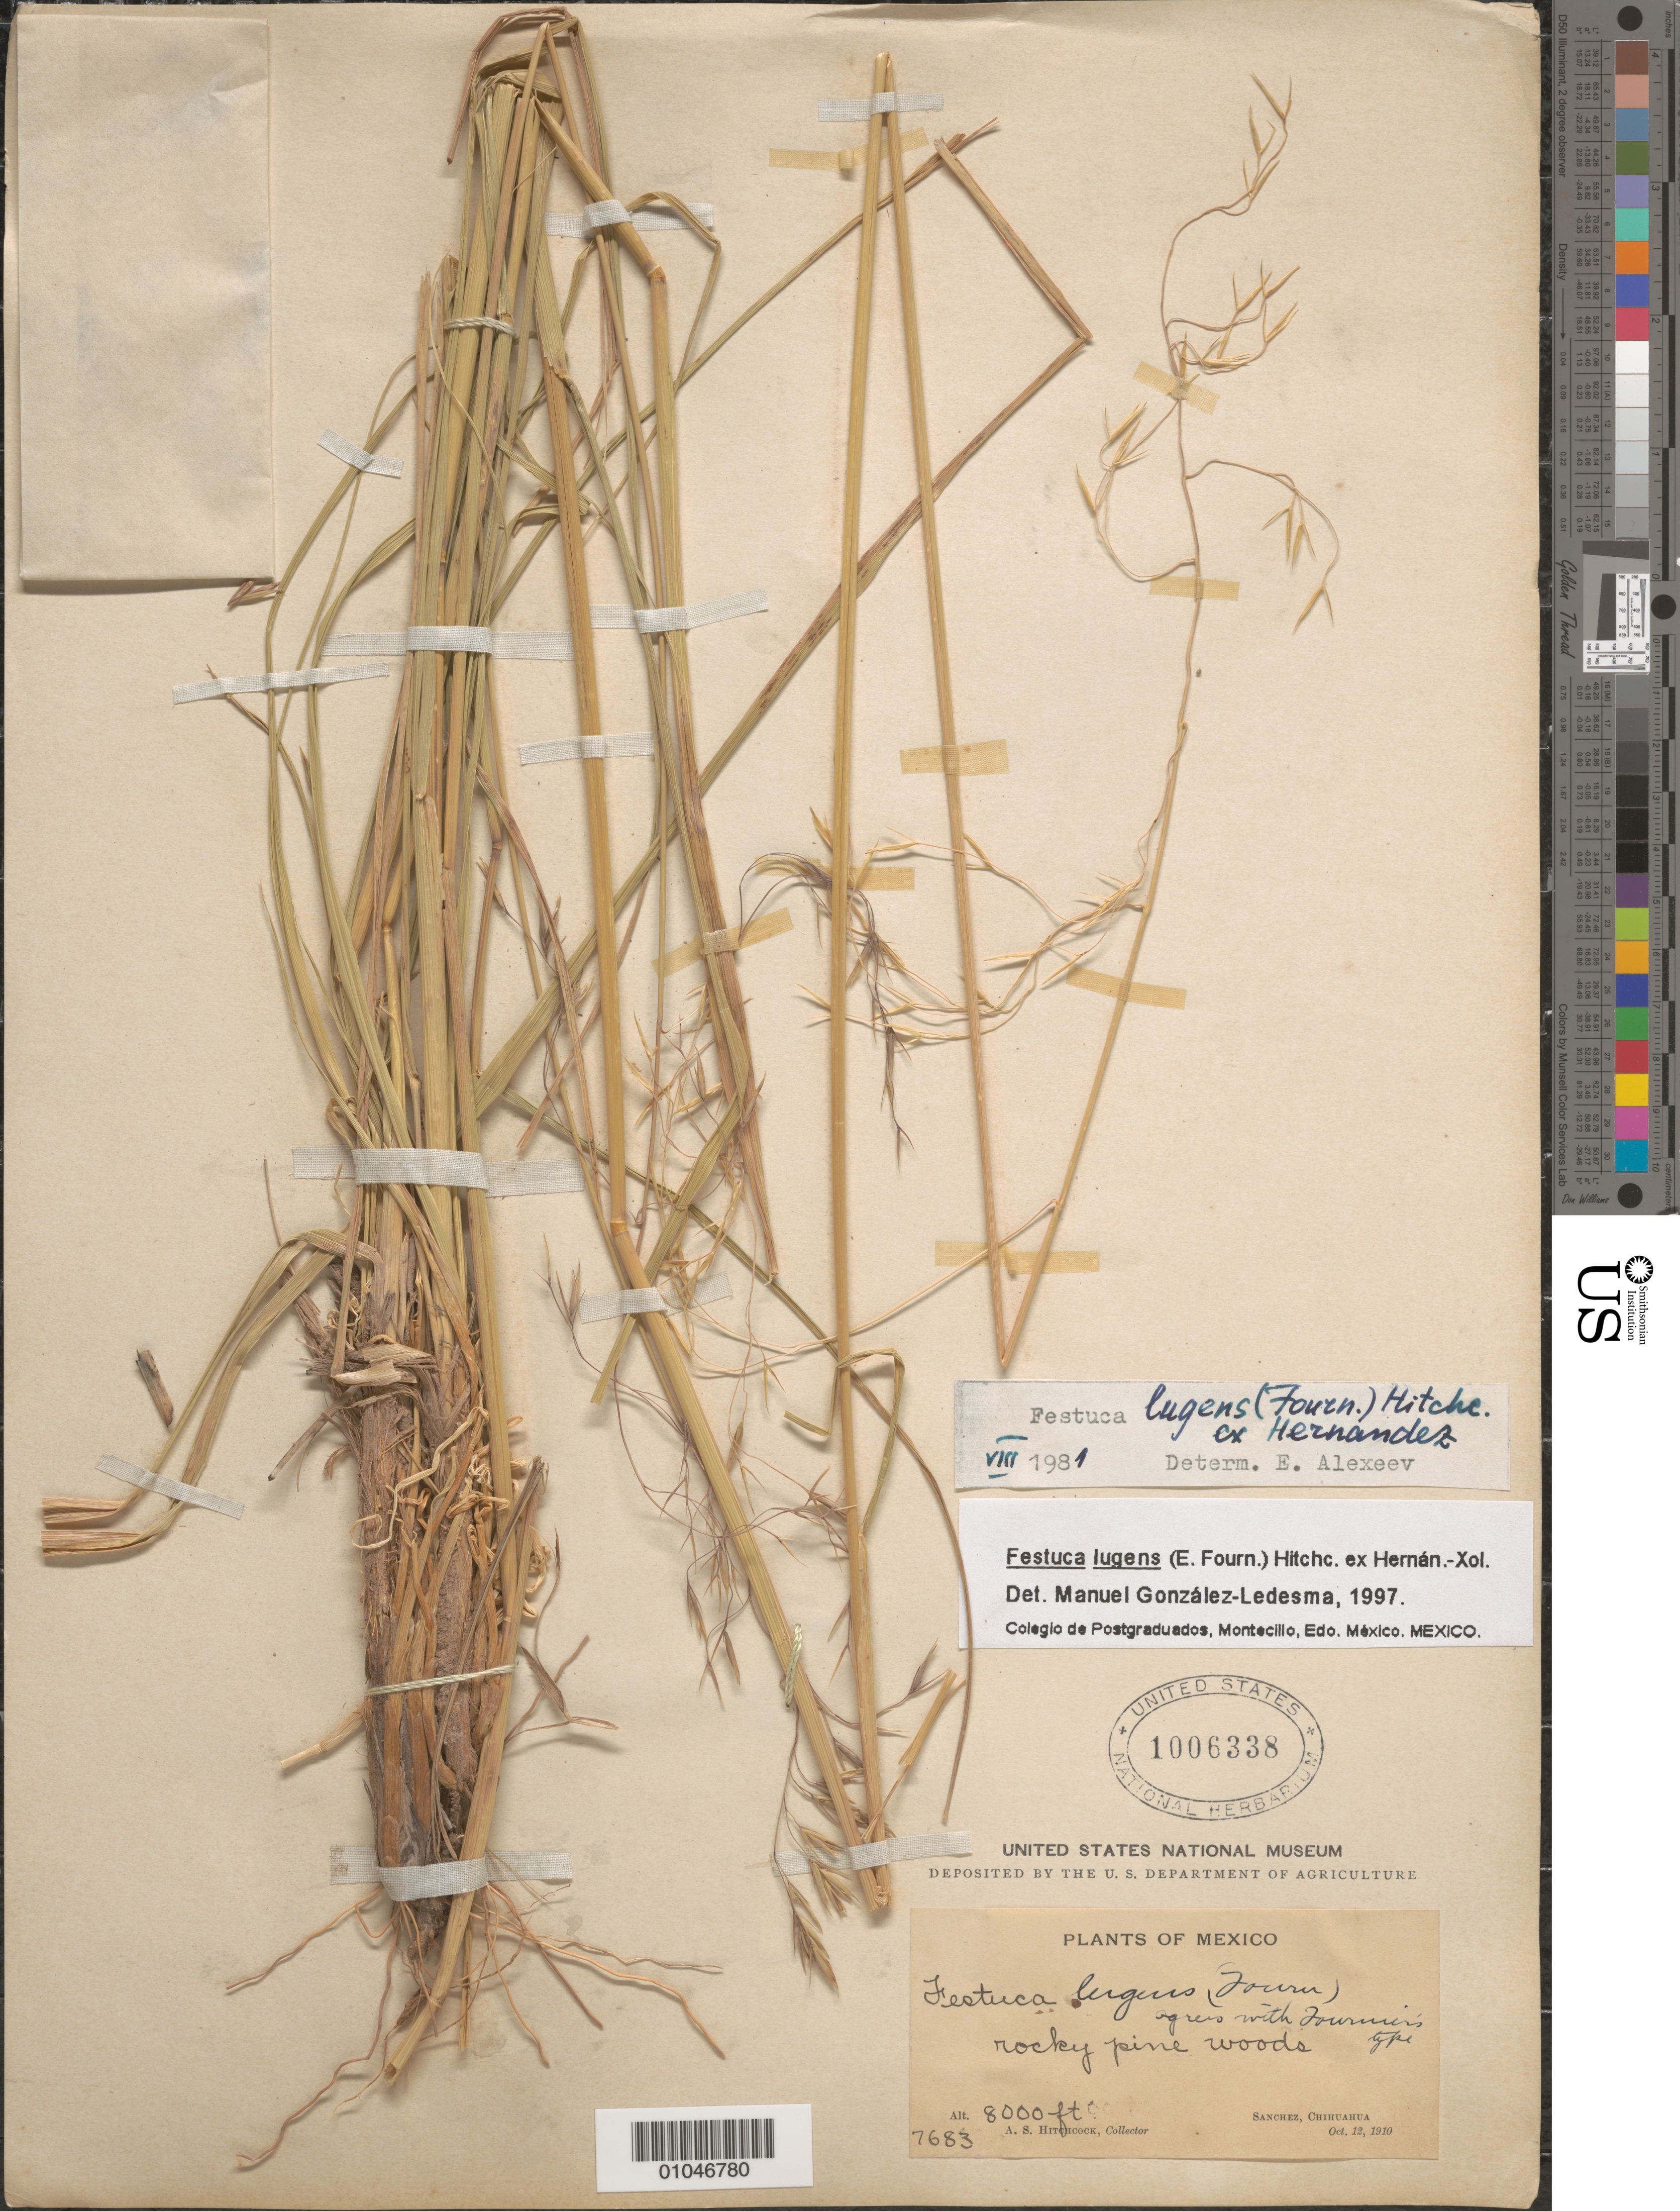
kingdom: Plantae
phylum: Tracheophyta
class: Liliopsida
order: Poales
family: Poaceae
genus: Festuca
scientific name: Festuca lugens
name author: (E. Fourn.) Hitchc. ex Hern.-Xol.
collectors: A. S. Hitchcock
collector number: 7683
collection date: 1910-10-12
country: Mexico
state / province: Chihuahua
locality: Sanchez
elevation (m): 2438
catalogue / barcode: US 1006338